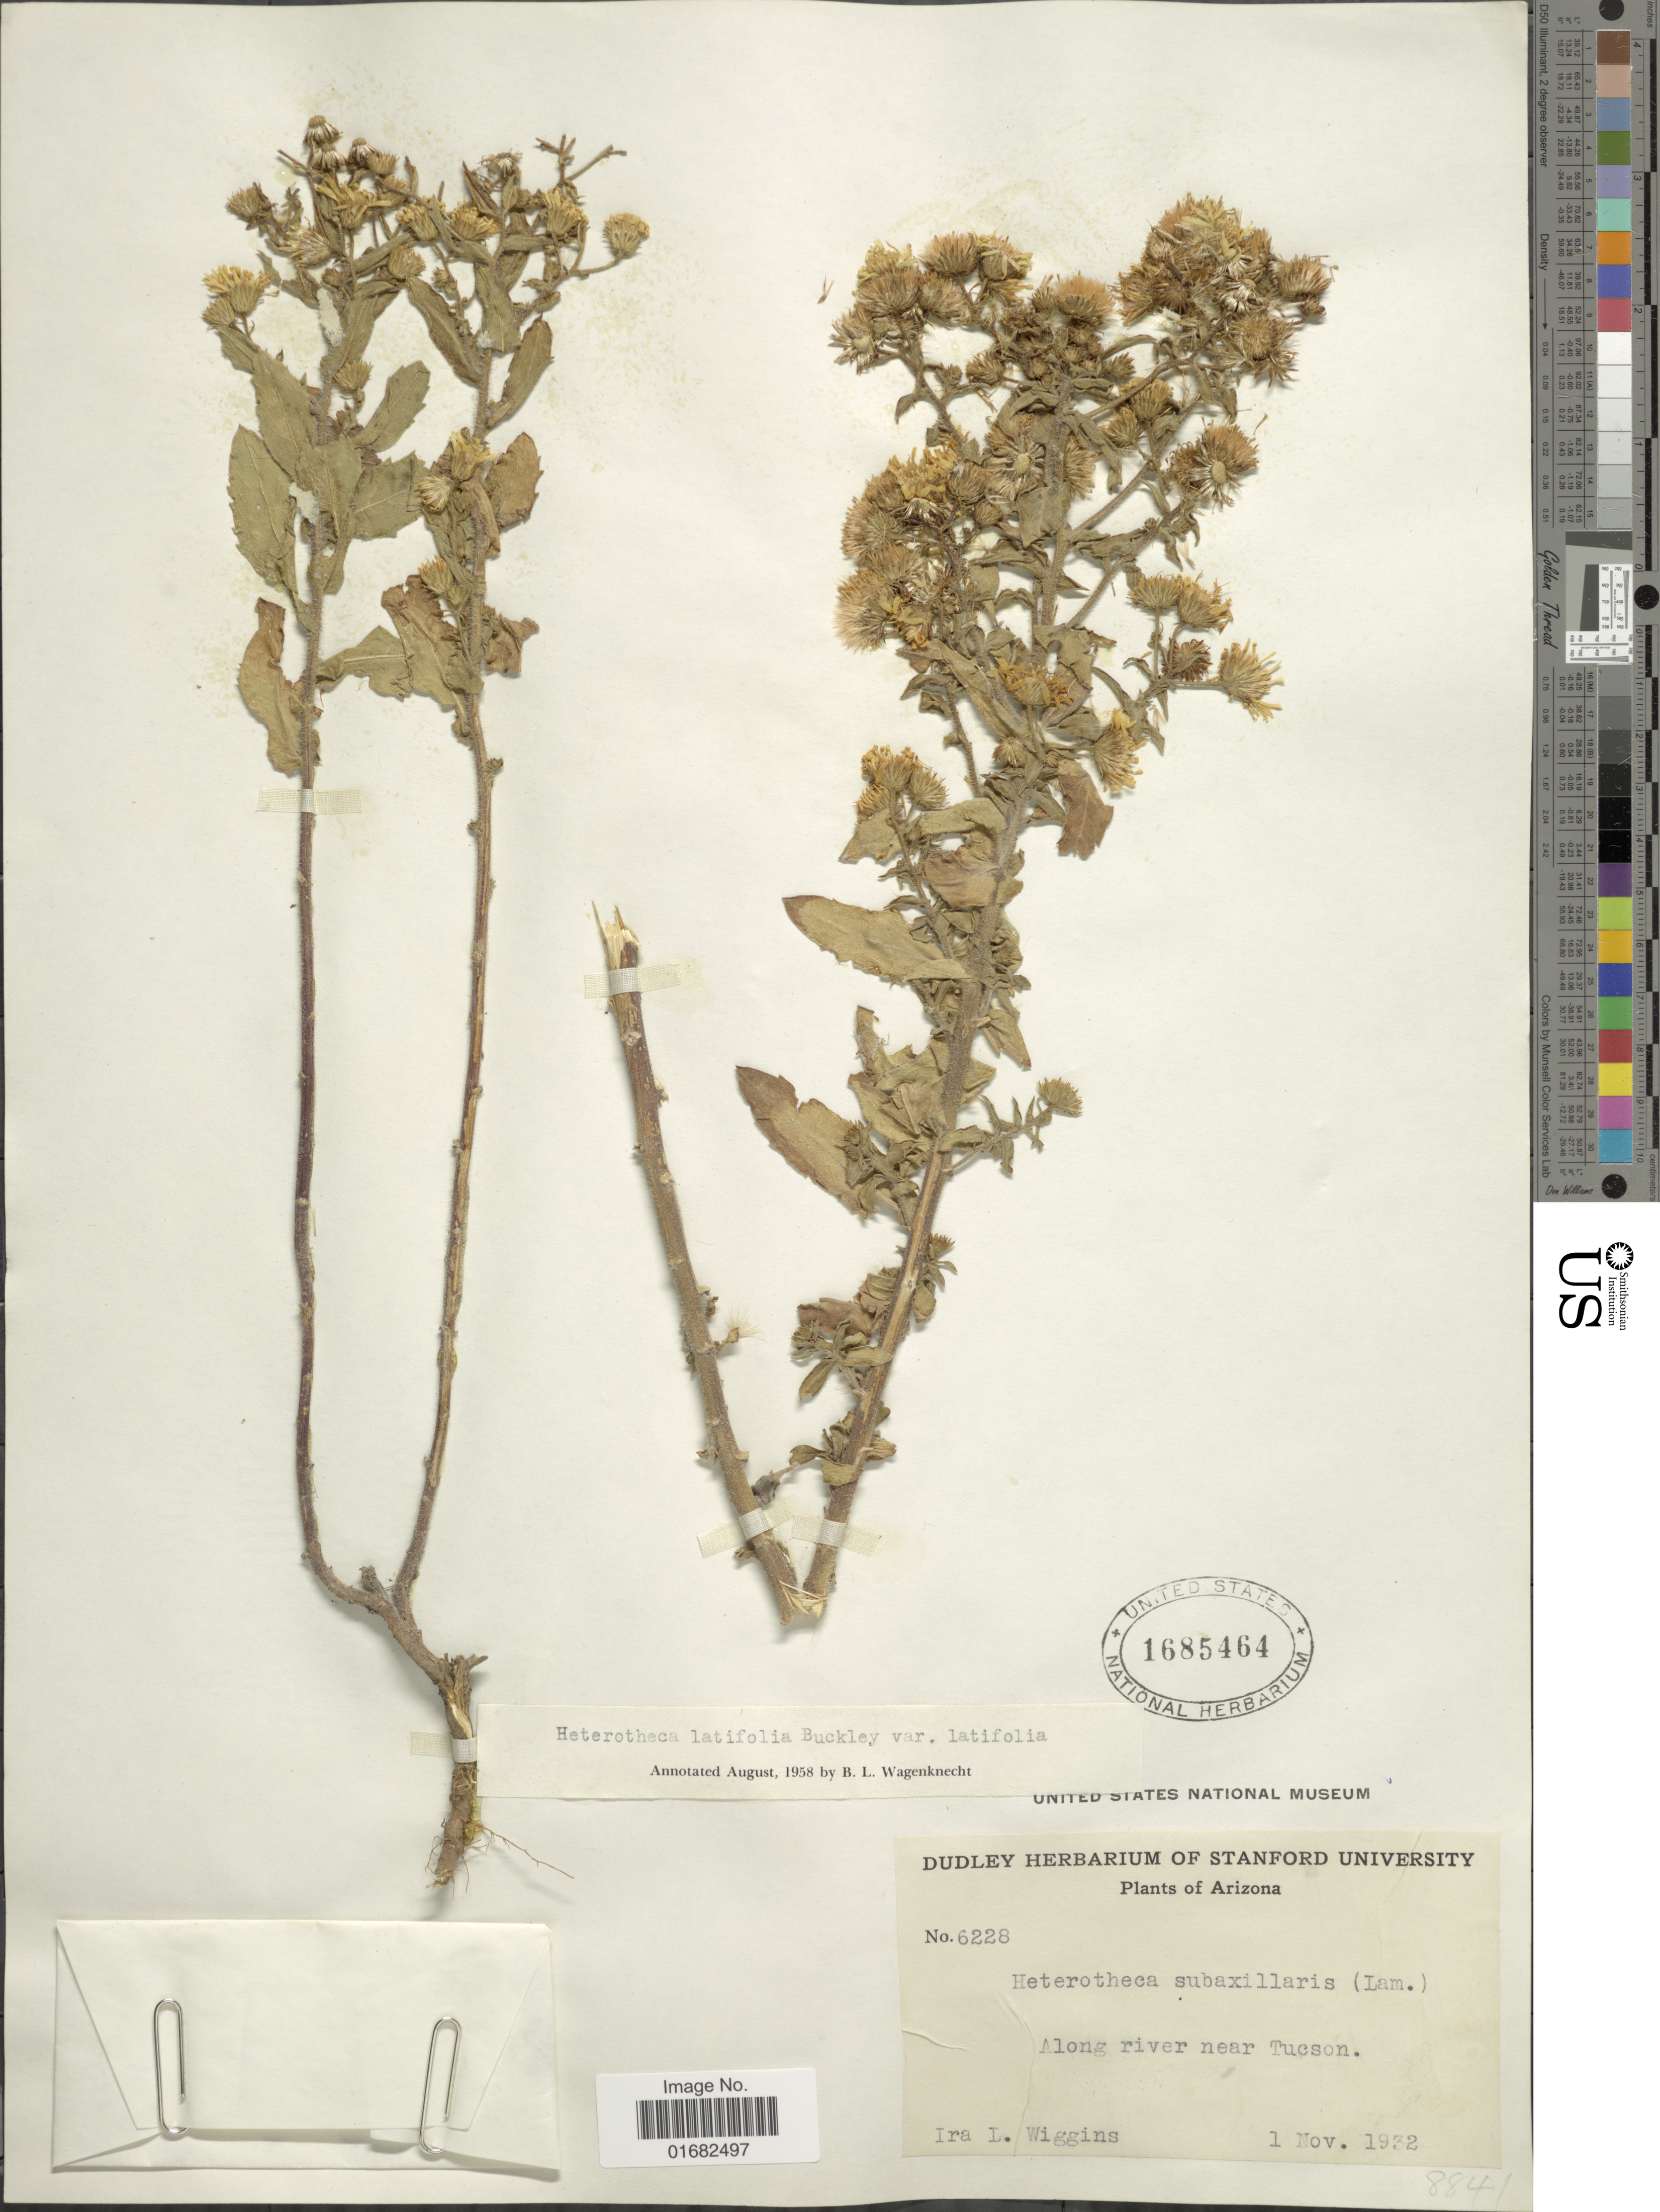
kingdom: Plantae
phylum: Tracheophyta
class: Magnoliopsida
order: Asterales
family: Asteraceae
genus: Heterotheca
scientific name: Heterotheca latifolia var. latifolia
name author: Buckley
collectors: I. L. Wiggins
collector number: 6228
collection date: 1932-11-01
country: United States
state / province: Arizona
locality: Along river near Tucson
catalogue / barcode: US 1685464